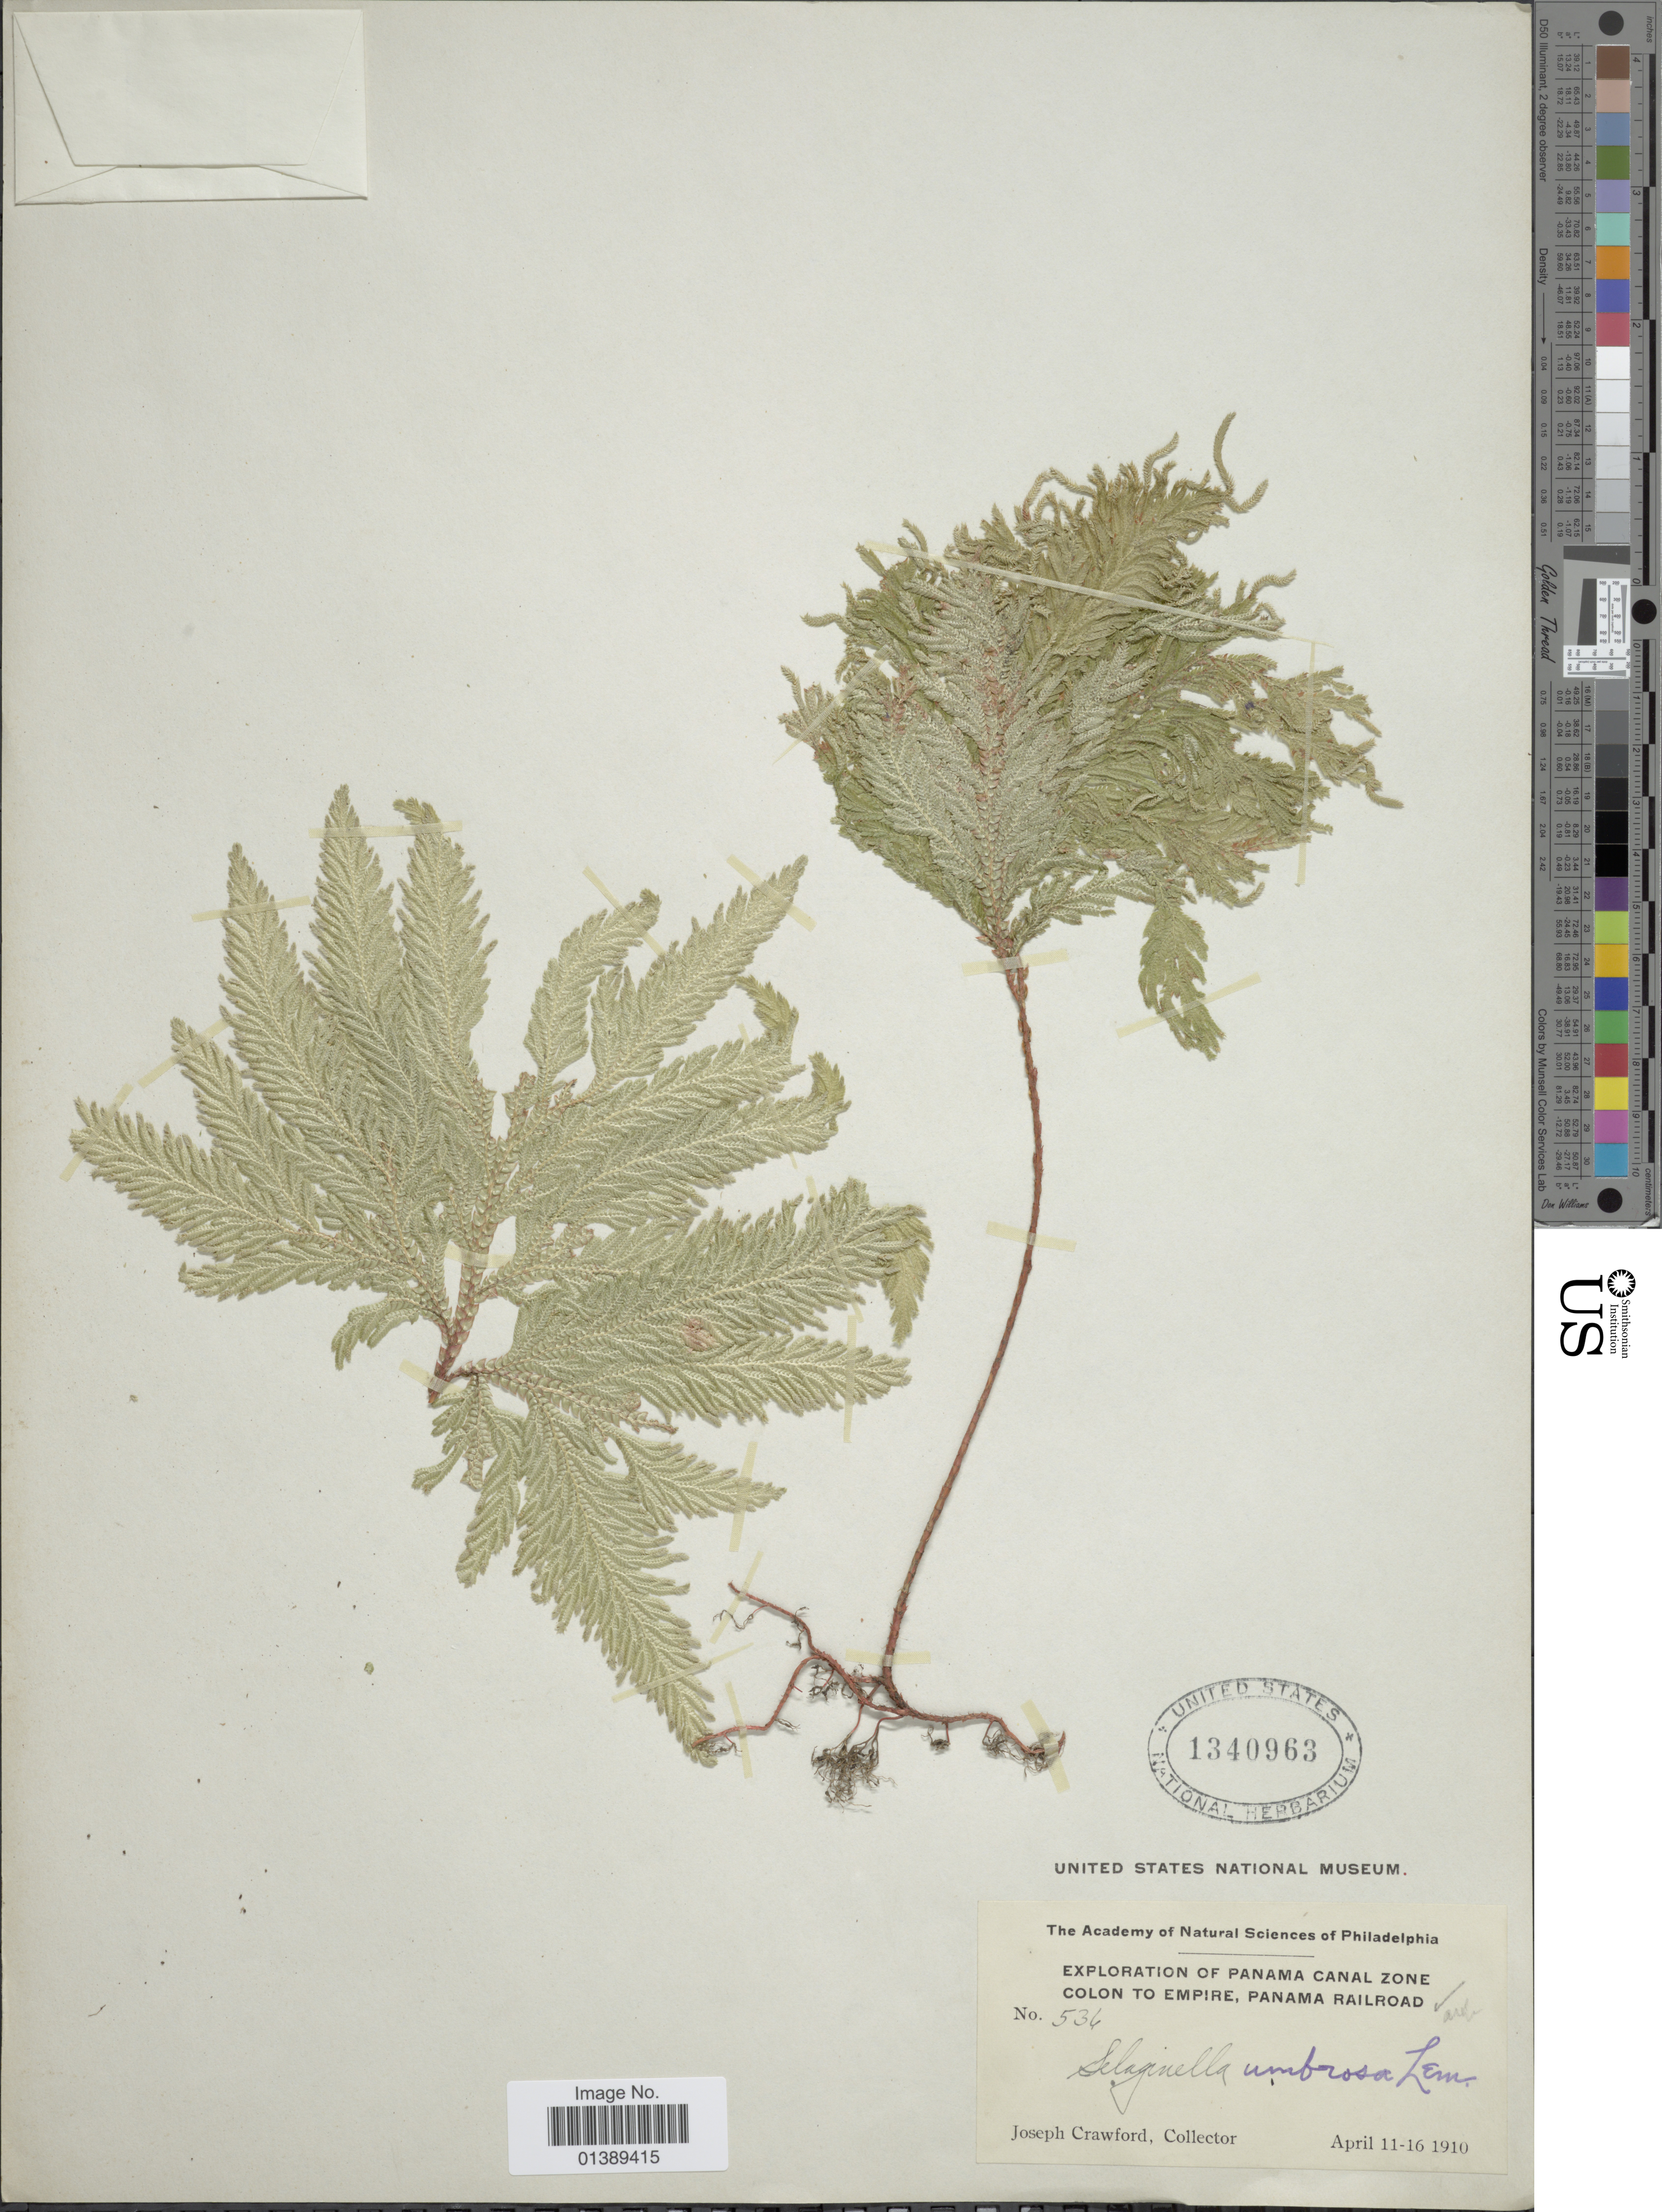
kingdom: Plantae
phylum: Tracheophyta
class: Lycopodiopsida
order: Selaginellales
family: Selaginellaceae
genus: Selaginella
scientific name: Selaginella umbrosa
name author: Lem. ex Hieron.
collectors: J. Crawford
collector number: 536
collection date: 1910-04-11/1910-04-16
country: Panama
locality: Canal Zone Colonto Empire, Panama Railroad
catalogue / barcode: US 1340963